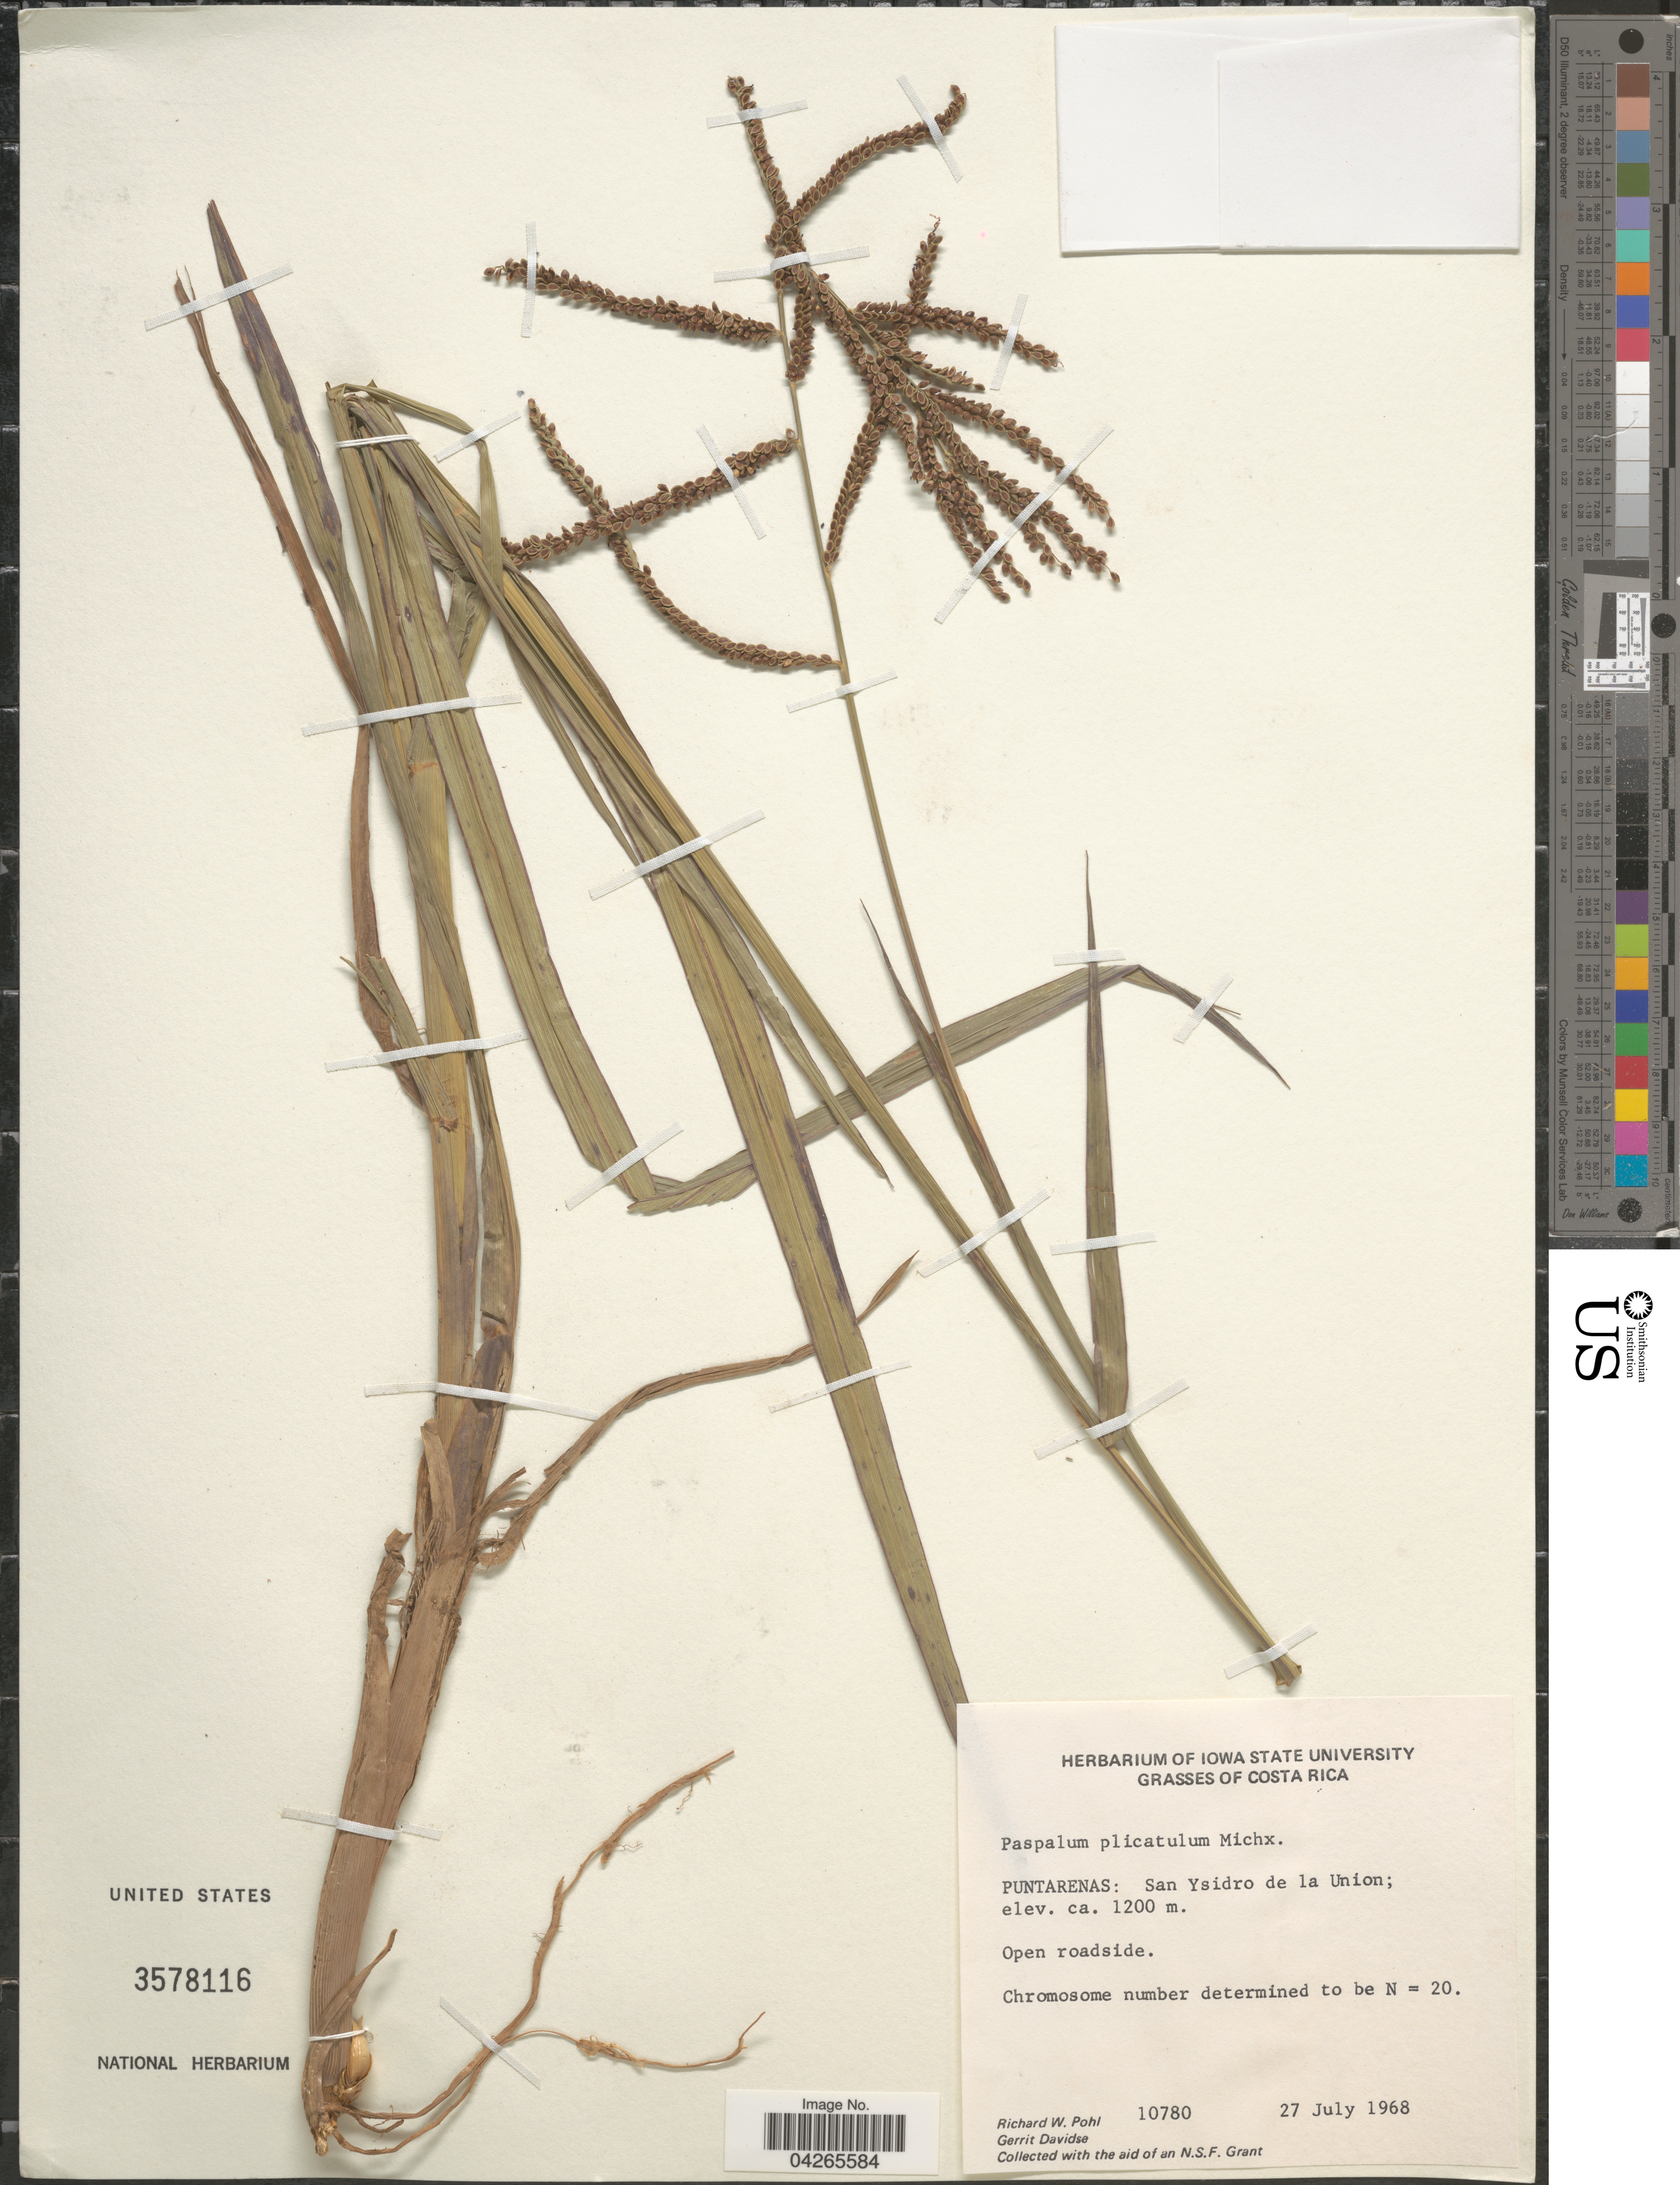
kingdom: Plantae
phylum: Tracheophyta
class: Liliopsida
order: Poales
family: Poaceae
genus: Paspalum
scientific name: Paspalum plicatulum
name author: Michx.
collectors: R. W. Pohl & G. Davidse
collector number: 10780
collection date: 1968-07-27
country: Costa Rica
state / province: Puntarenas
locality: San Ysidro de la Union.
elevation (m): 1200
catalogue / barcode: US 3578116